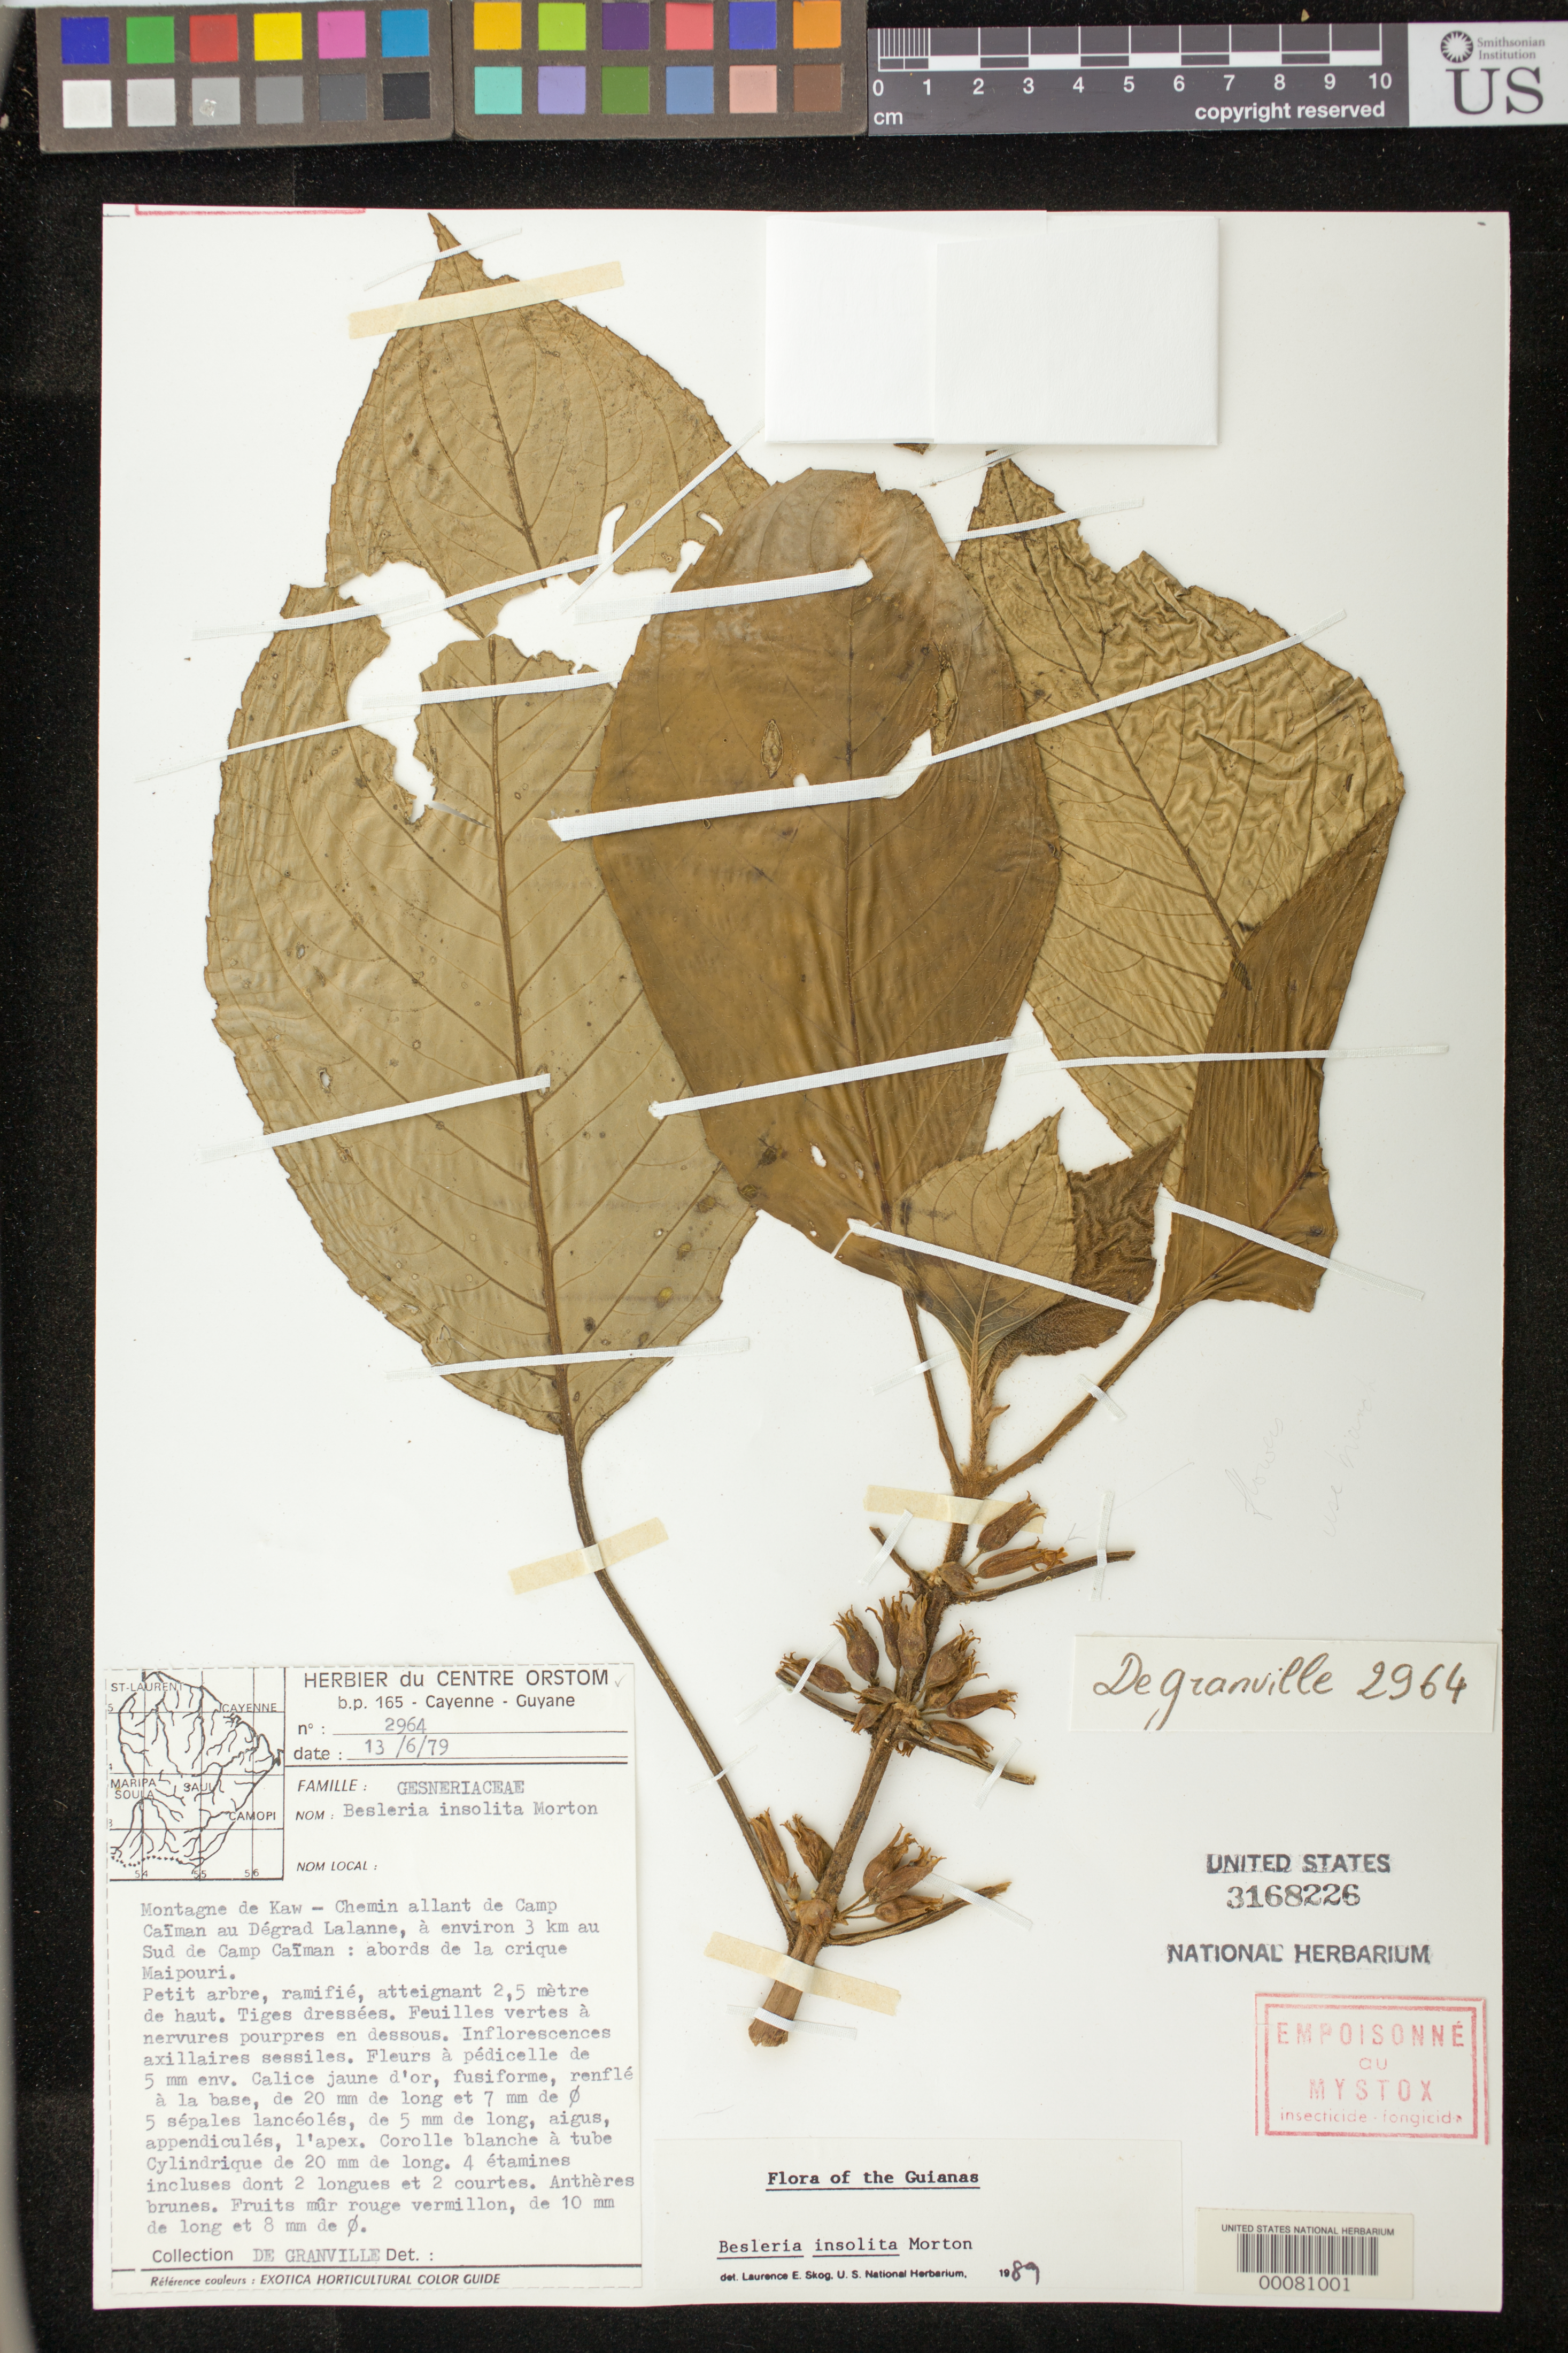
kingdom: Plantae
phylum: Tracheophyta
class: Magnoliopsida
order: Lamiales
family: Gesneriaceae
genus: Besleria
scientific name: Besleria insolita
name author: C.V. Morton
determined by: Skog, Laurence E.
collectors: J.-J. de Granville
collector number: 2964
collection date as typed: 13 Jun 1979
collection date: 1979-06-13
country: French Guiana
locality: Montagne de Kaw: Chemin allant du Camp Caïman vers le Degrad Lalanne, a 3 km du Camp Caïmain; abords de la crique Maïpouri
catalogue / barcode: US 3168226